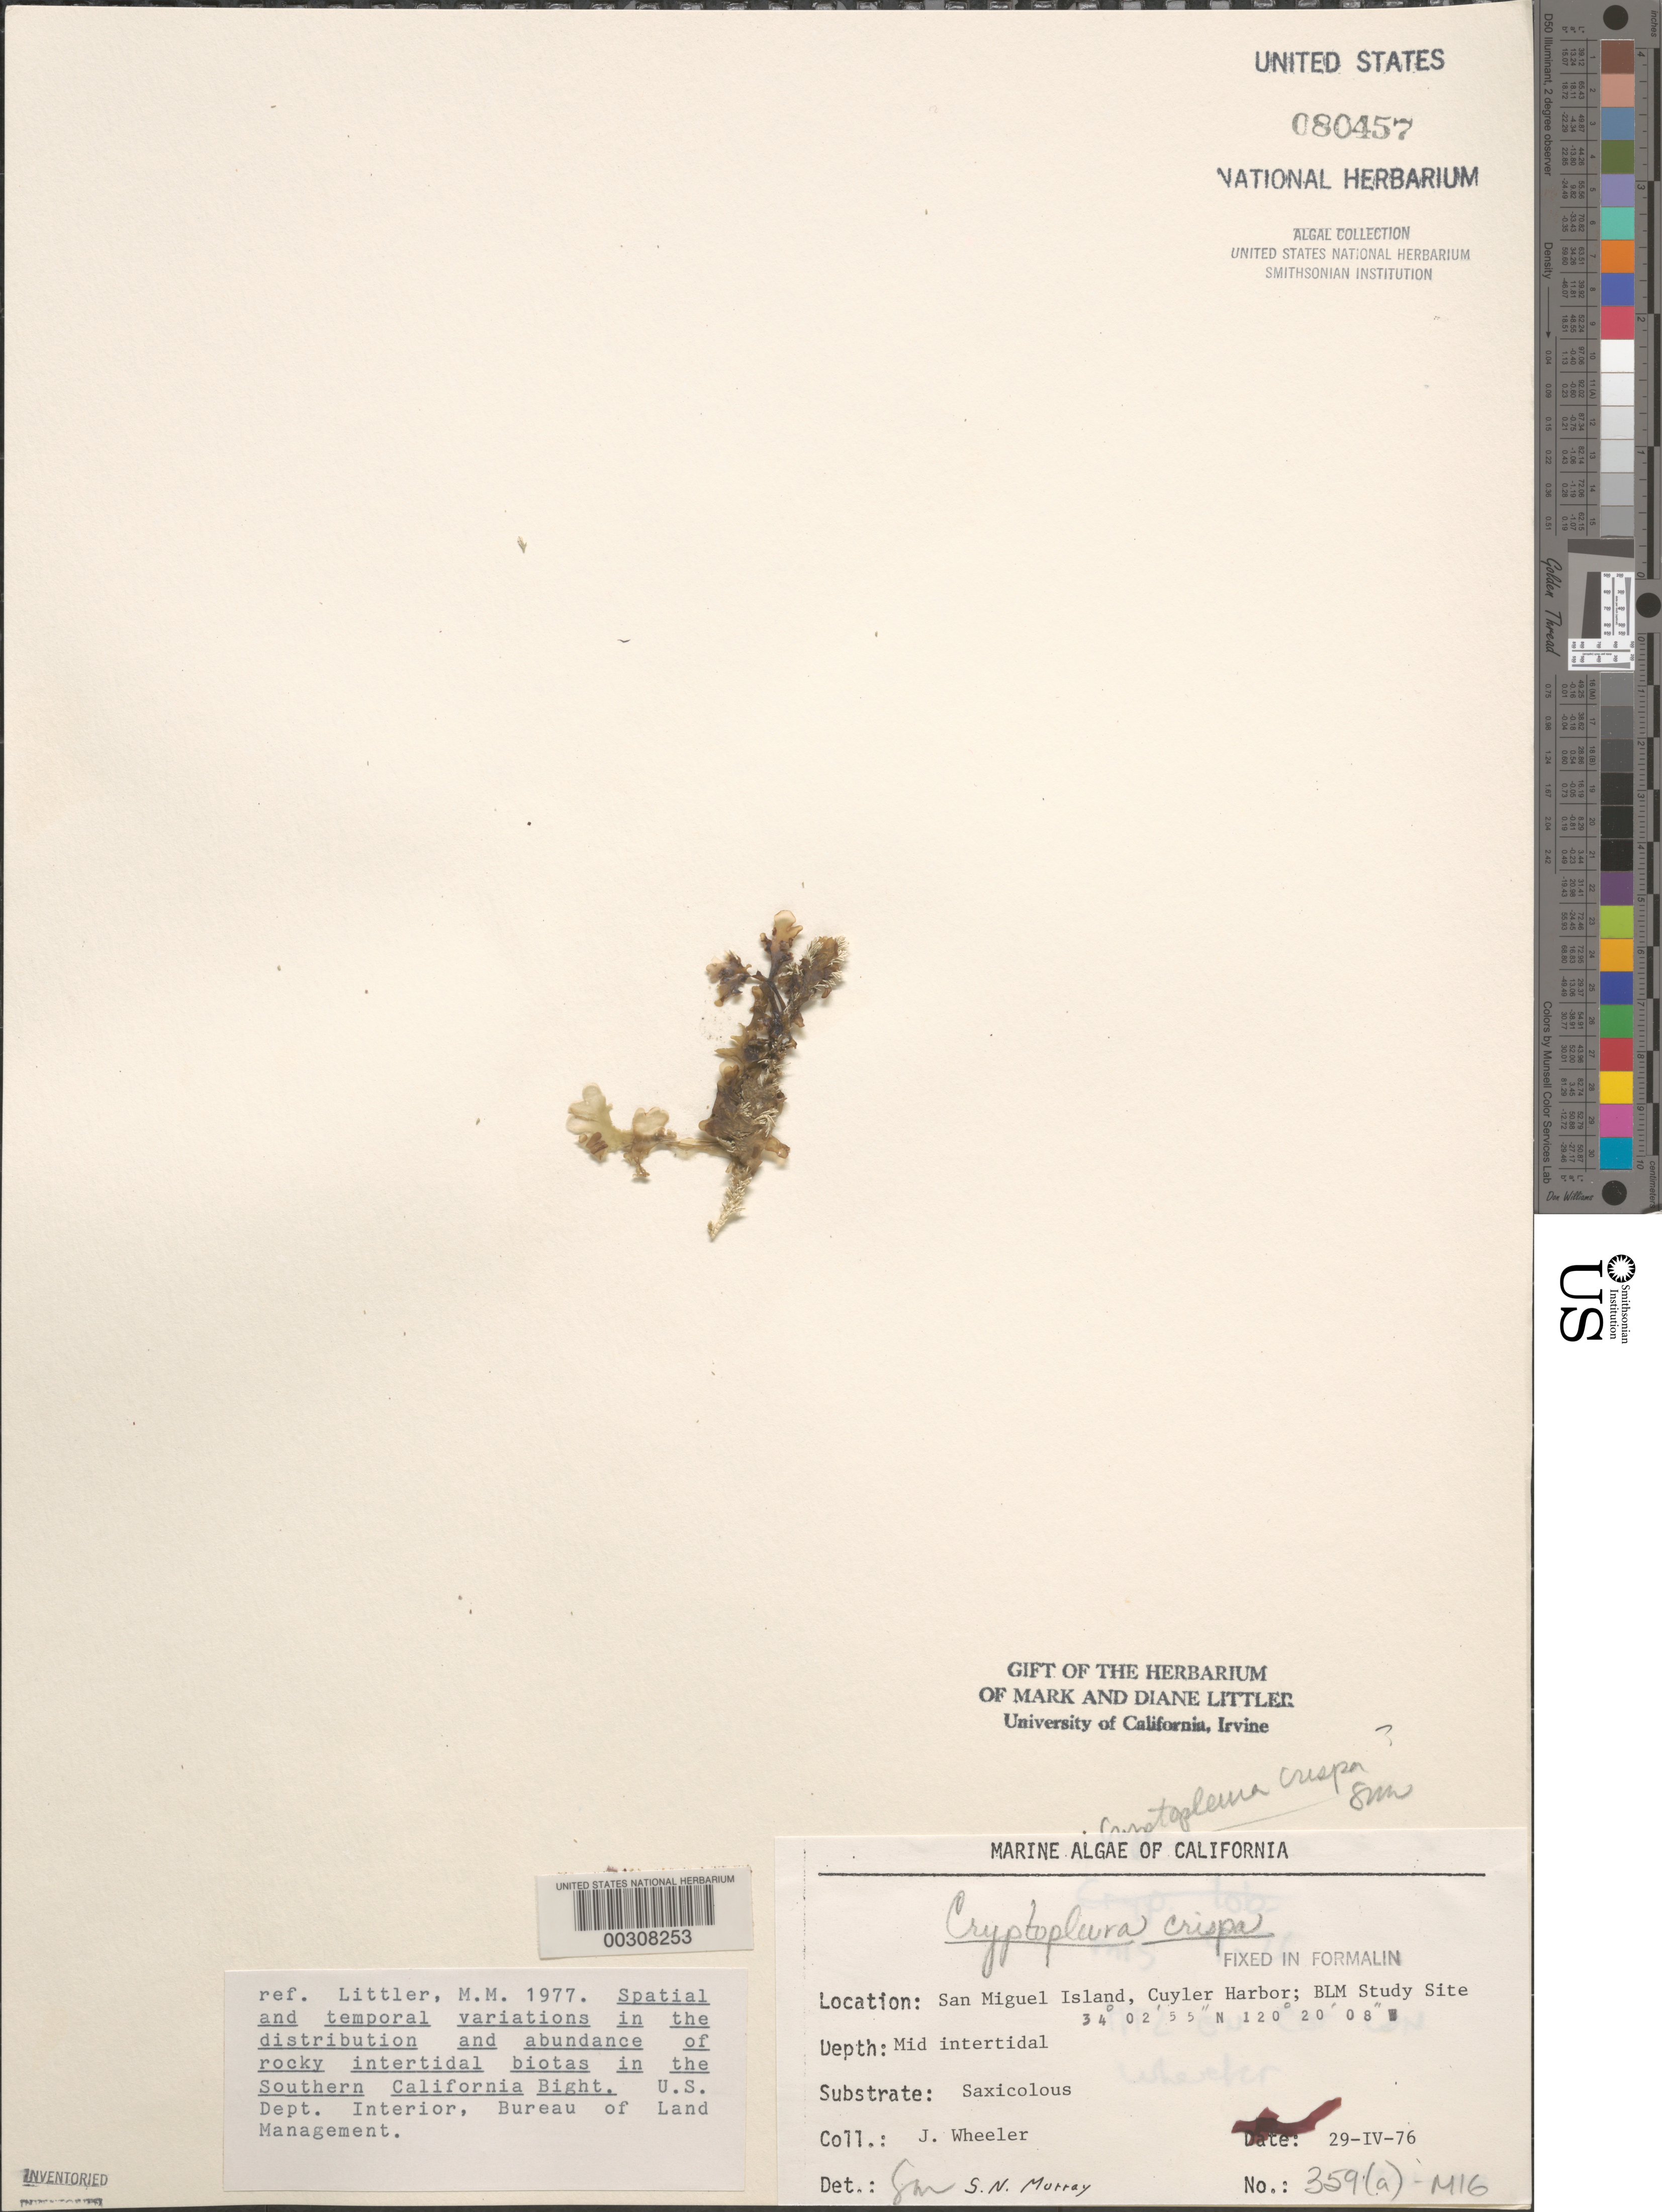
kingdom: Plantae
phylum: Rhodophyta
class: Florideophyceae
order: Ceramiales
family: Delesseriaceae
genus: Cryptopleura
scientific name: Cryptopleura crispa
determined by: Murray, S. N.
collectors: J. L. Wheeler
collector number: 359a-MIG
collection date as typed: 29 Apr 1976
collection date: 1976-04-29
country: United States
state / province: California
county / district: Santa Barbara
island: San Miguel Island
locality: Cuyler Harbor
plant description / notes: BLM-SOCALBIGHT Rocky Intertidal Survey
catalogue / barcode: US 80457